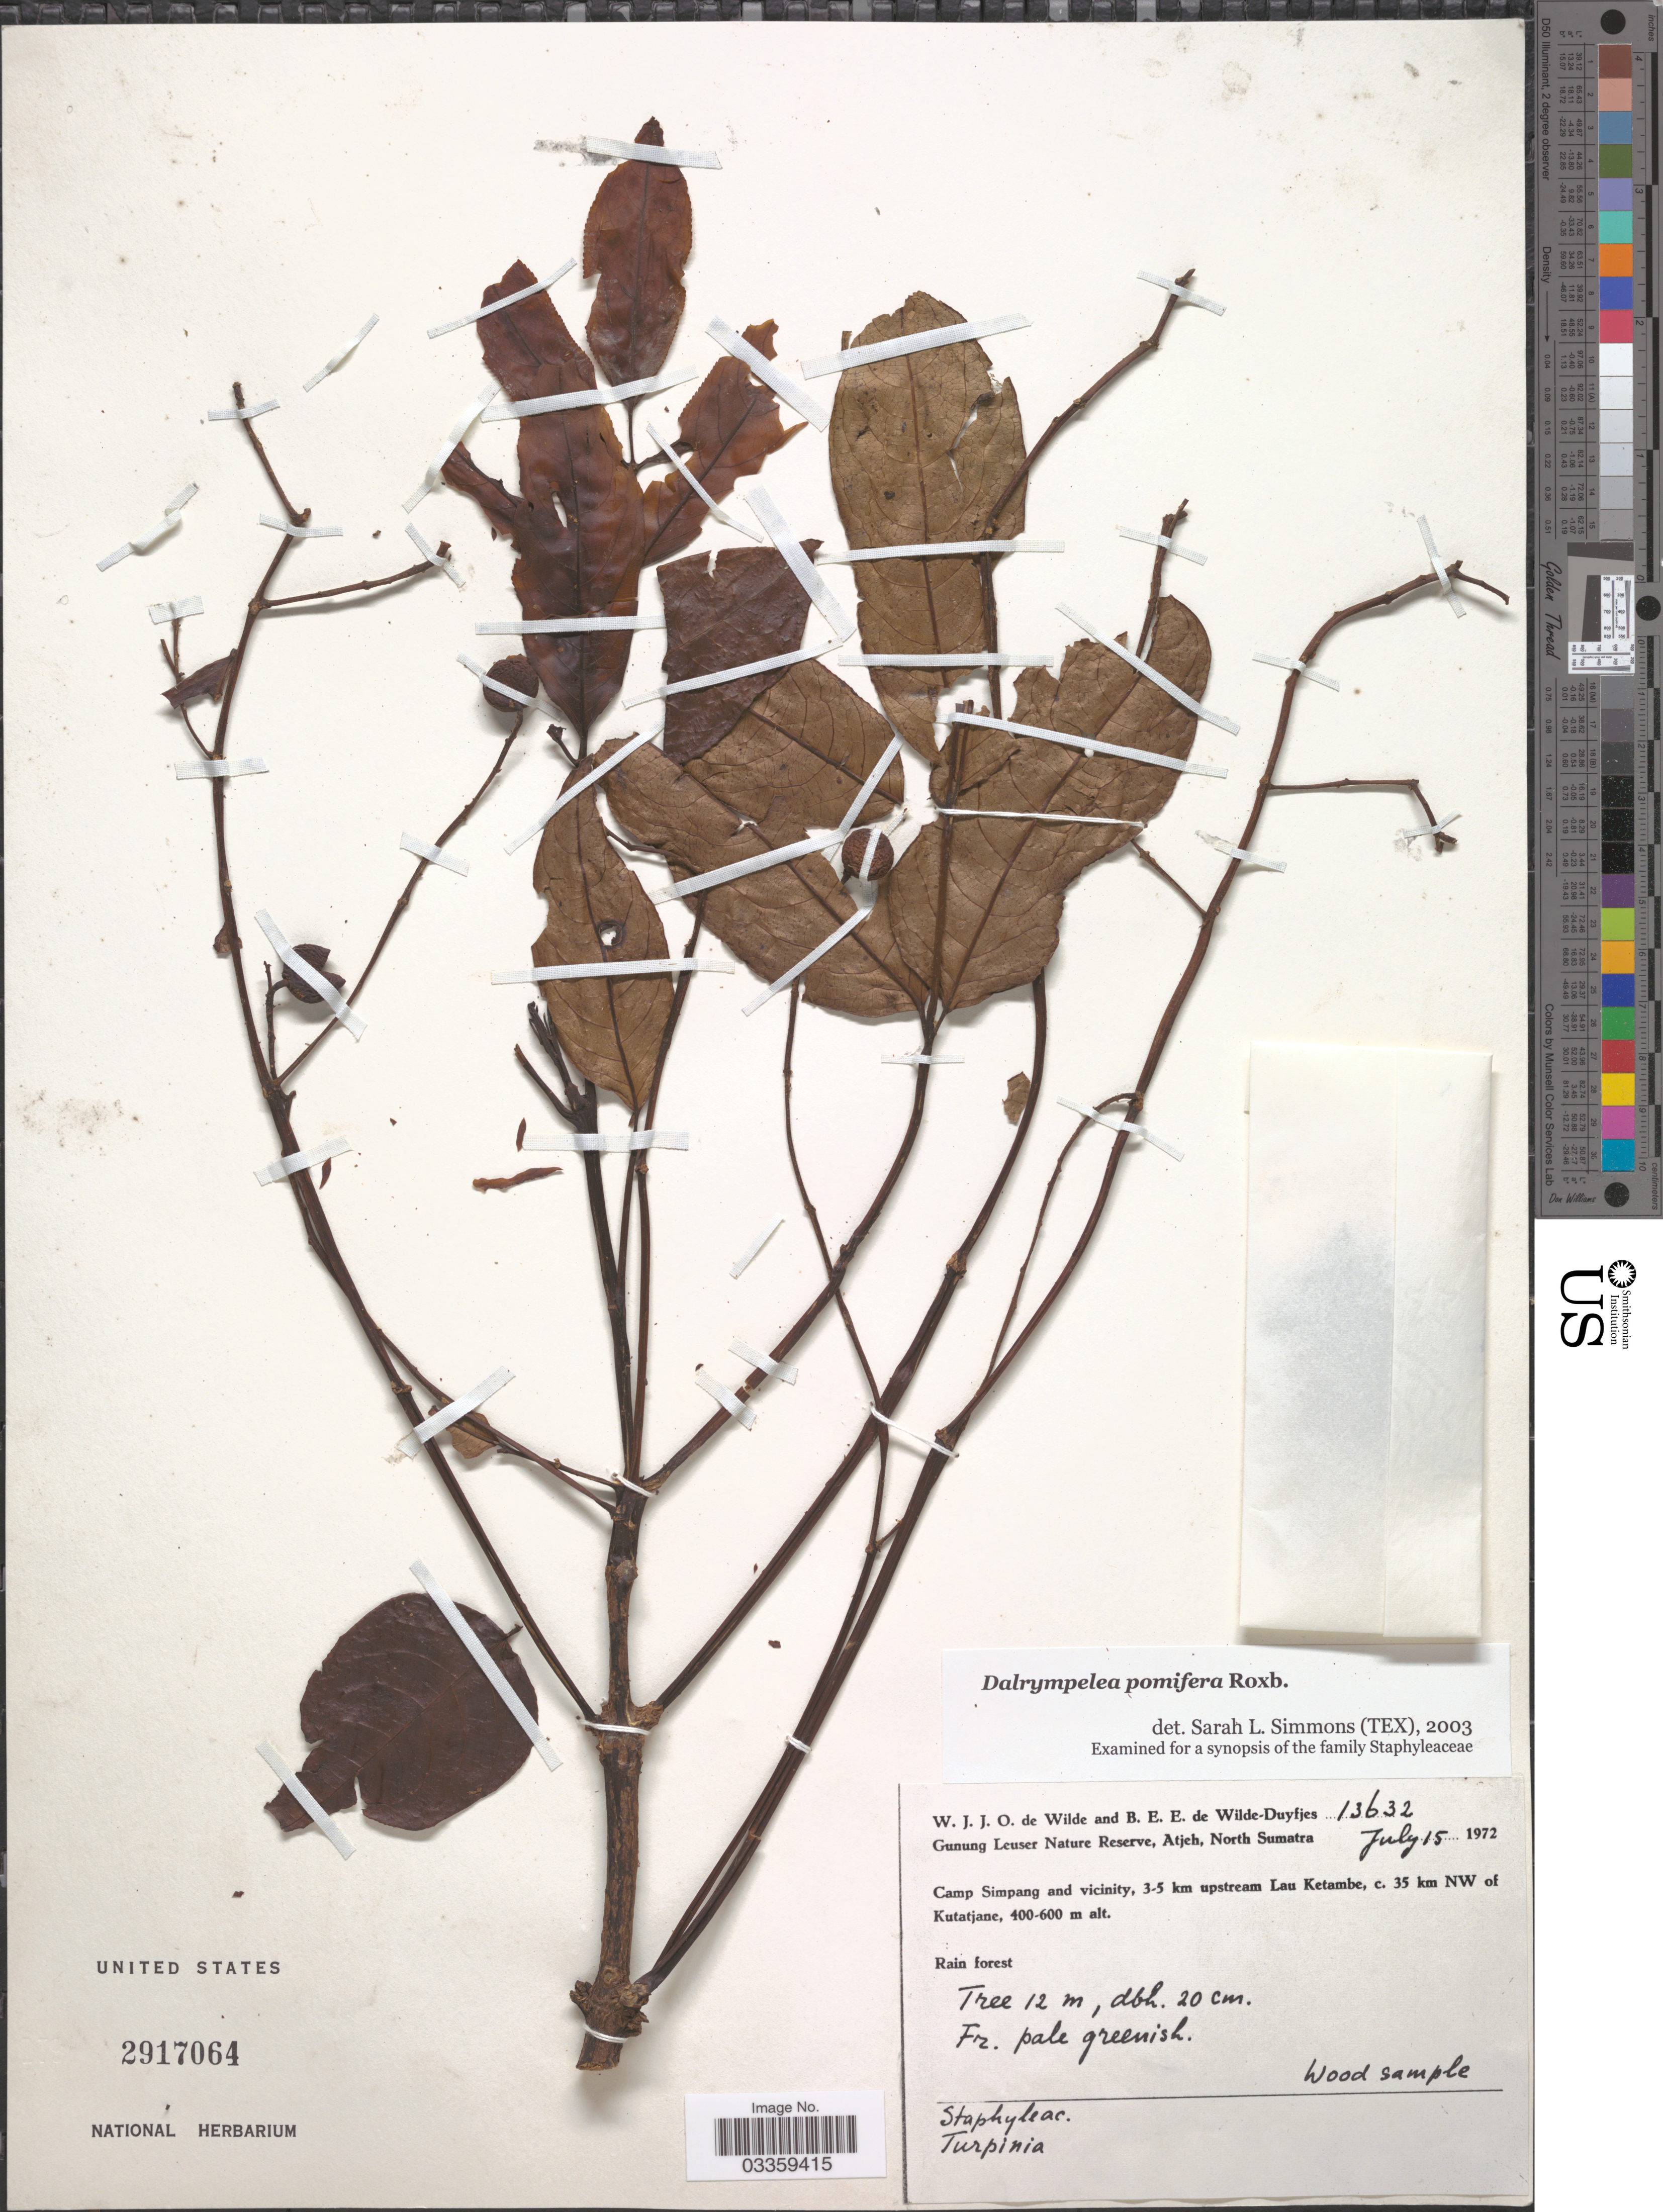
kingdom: Plantae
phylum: Tracheophyta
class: Magnoliopsida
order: Crossosomatales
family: Staphyleaceae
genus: Dalrympelea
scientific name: Dalrympelea pomifera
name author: Roxb.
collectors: W. J. de Wilde & B. E. de Wilde-Duyfjes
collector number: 13632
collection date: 1972-07-15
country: Indonesia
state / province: Sumatra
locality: Gunung Leuser Nature Reserve, Atjeh, North Sumatra. Camp Simpang and vicinity, 3-5 km upstream Lau Ketambe, c. 35 km NW of Kutatjane.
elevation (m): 400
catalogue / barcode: US 2917064